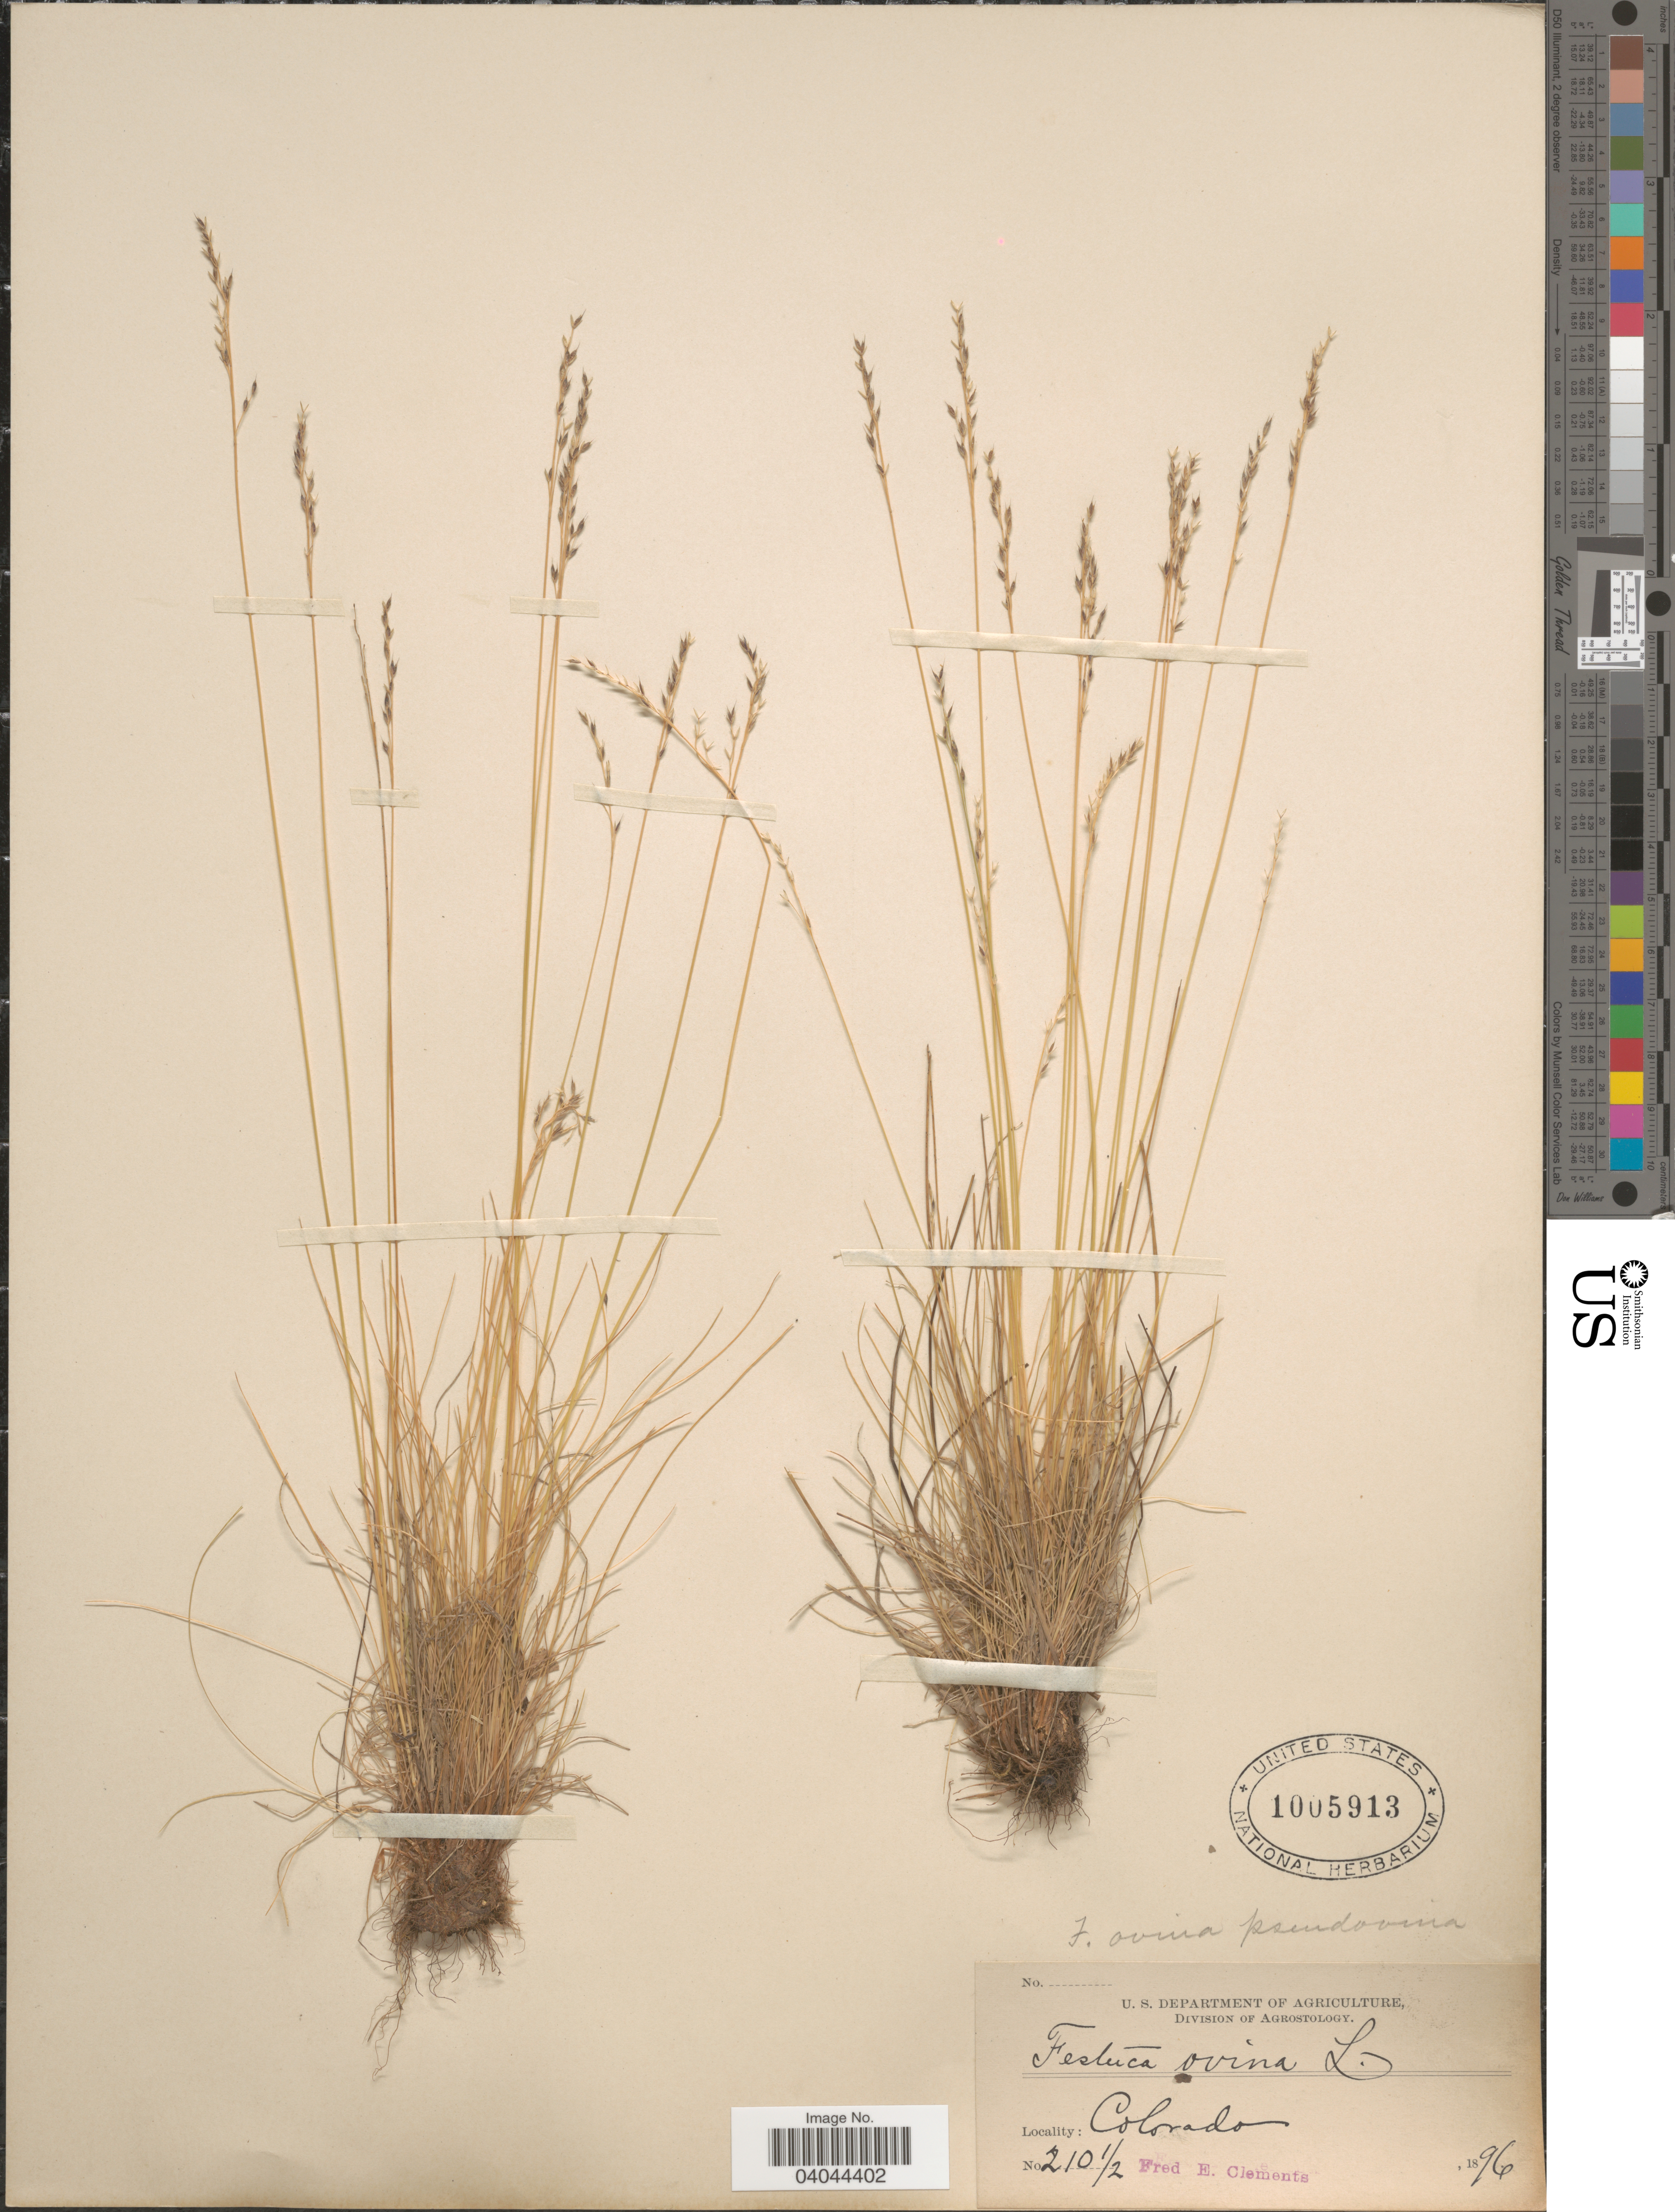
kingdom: Plantae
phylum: Tracheophyta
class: Liliopsida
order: Poales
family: Poaceae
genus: Festuca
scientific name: Festuca ovina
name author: L.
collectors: F. E. Clements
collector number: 210½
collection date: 1896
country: United States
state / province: Colorado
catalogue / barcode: US 1005913